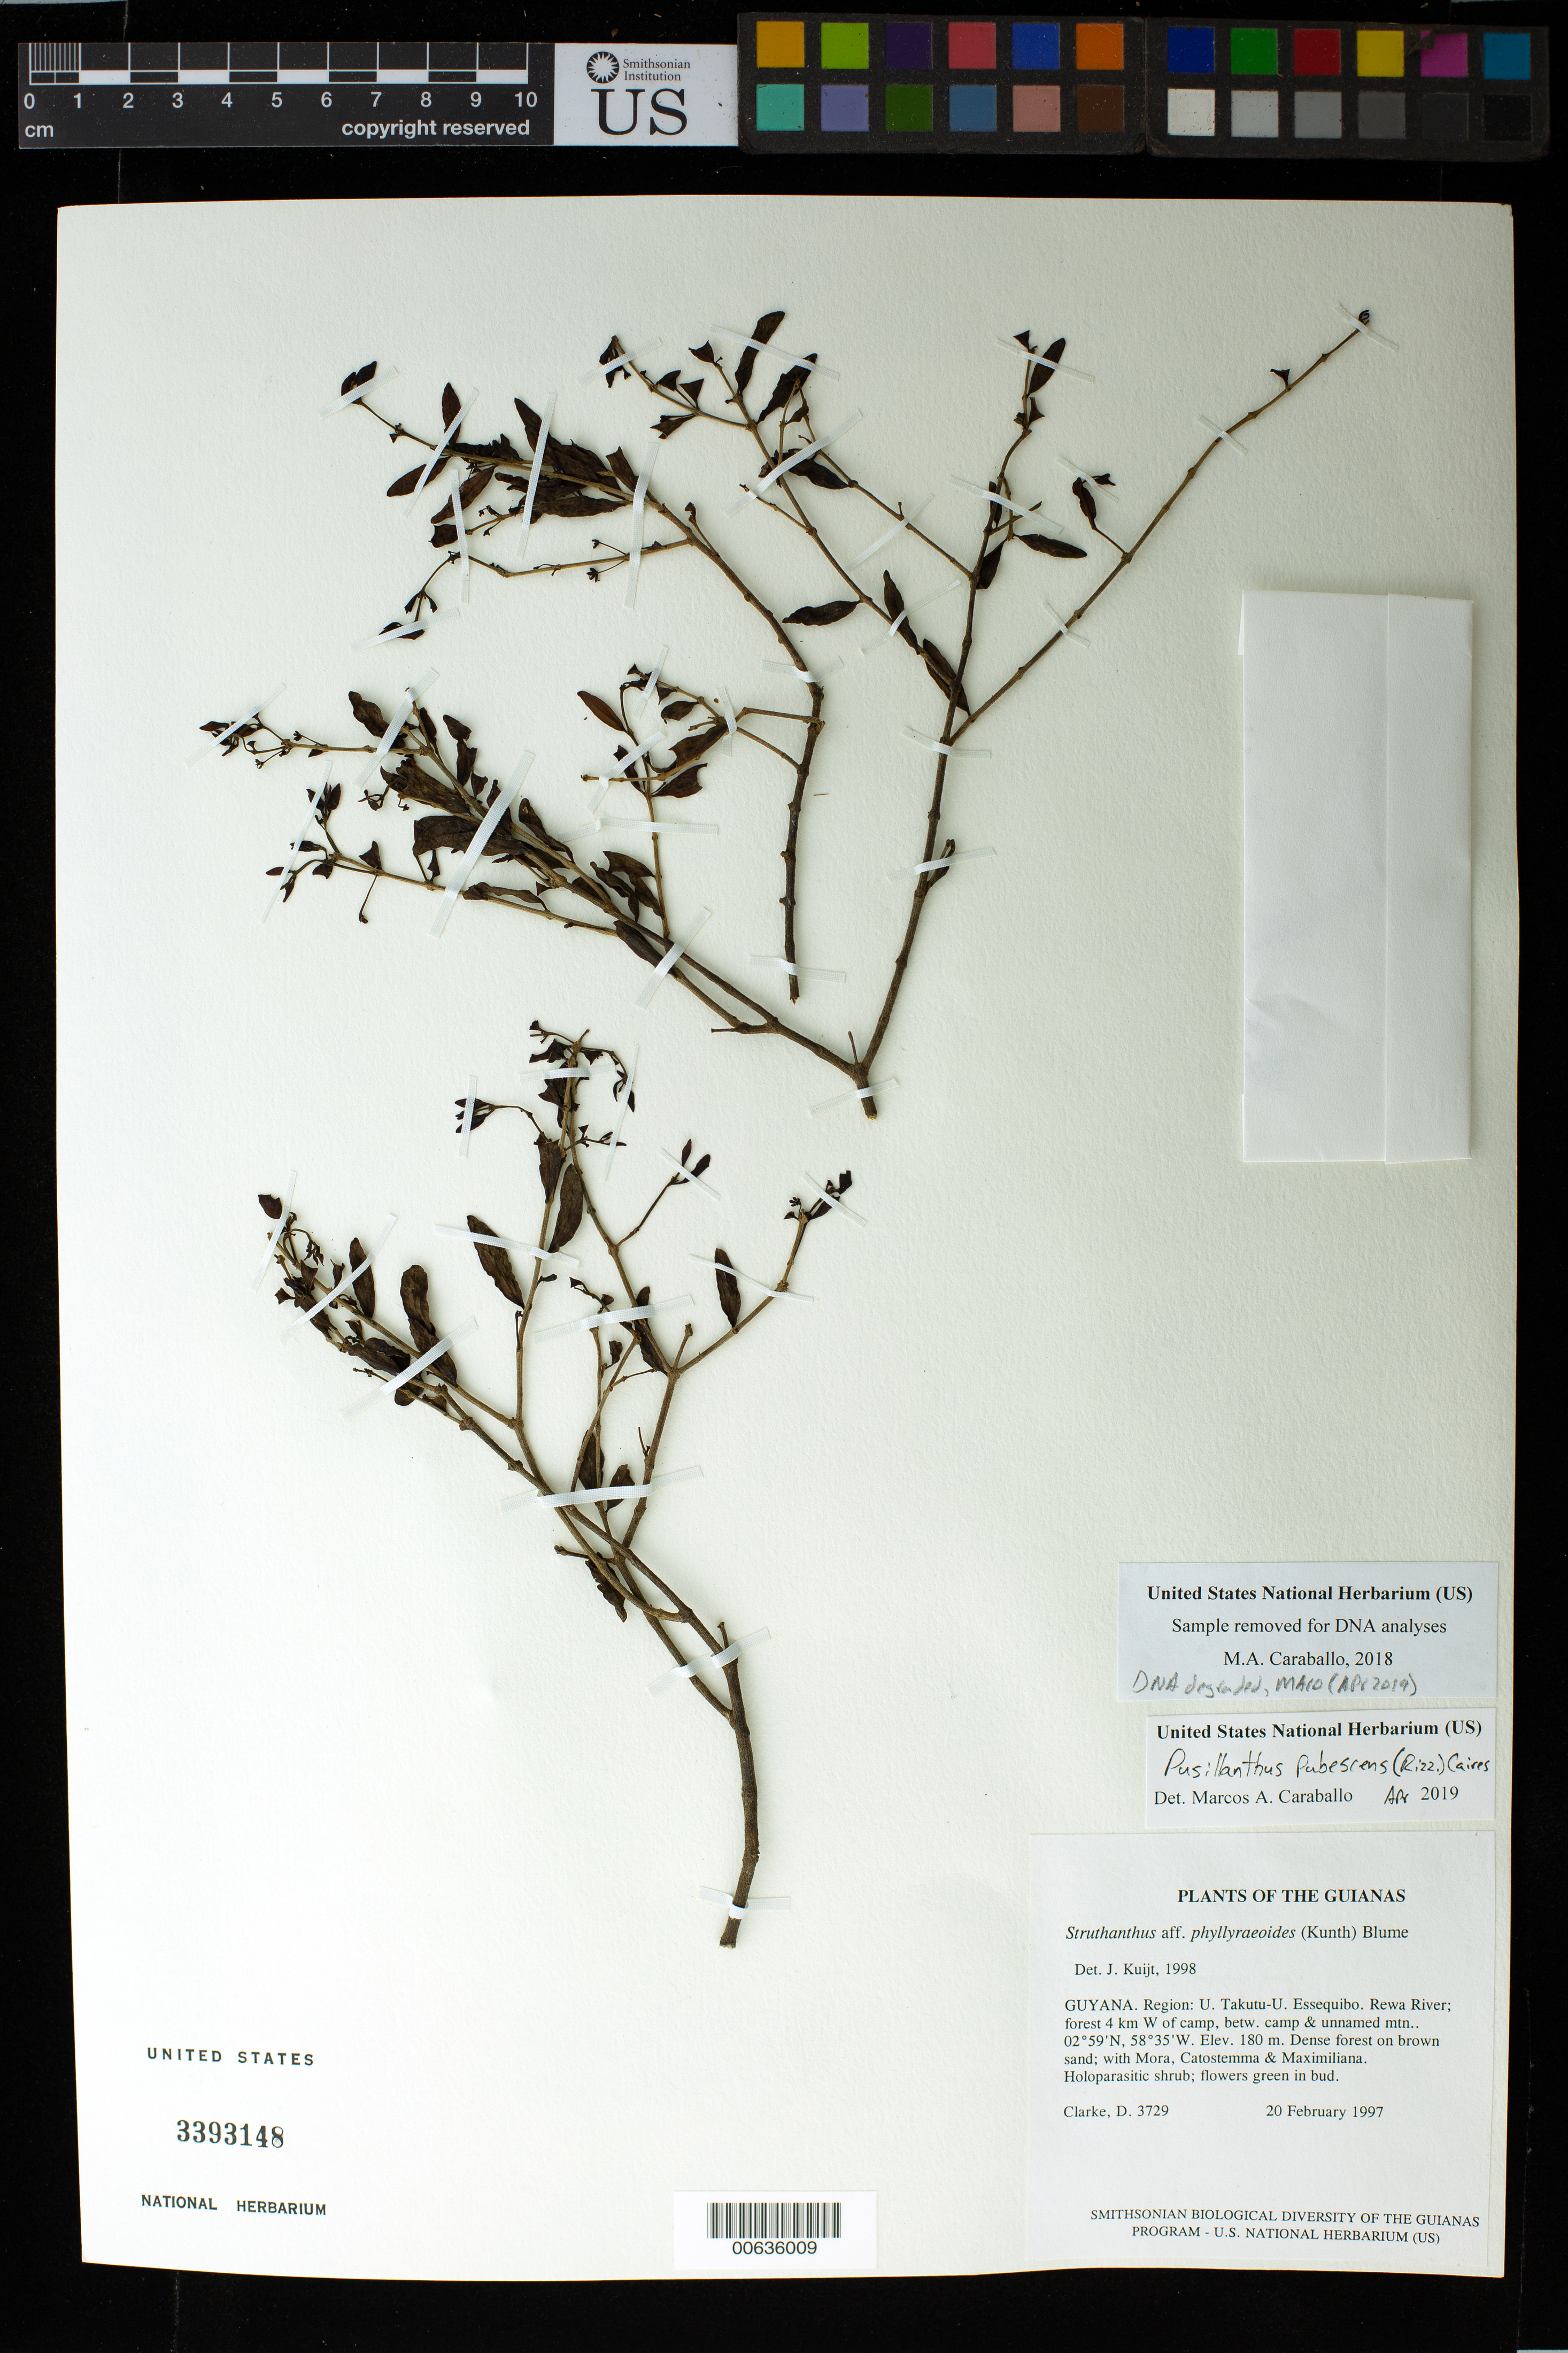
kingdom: Plantae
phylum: Tracheophyta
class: Magnoliopsida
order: Santalales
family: Loranthaceae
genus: Pusillanthus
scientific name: Pusillanthus pubescens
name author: (Rizzini) Caires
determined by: Caraballo-Ortiz, Marcos A., (MISS), University of Mississippi (UNITED STATES)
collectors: H. D. Clarke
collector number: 3729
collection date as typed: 20 February 1997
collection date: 1997-02-20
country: Guyana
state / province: U. Takutu-U. Essequibo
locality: Rewa River; summit of unnamed mtn., 5.6 km W of camp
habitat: Scrub forest on granite, with Clusia, Erythroxylum & Mimosa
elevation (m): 180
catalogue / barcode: US 3393148